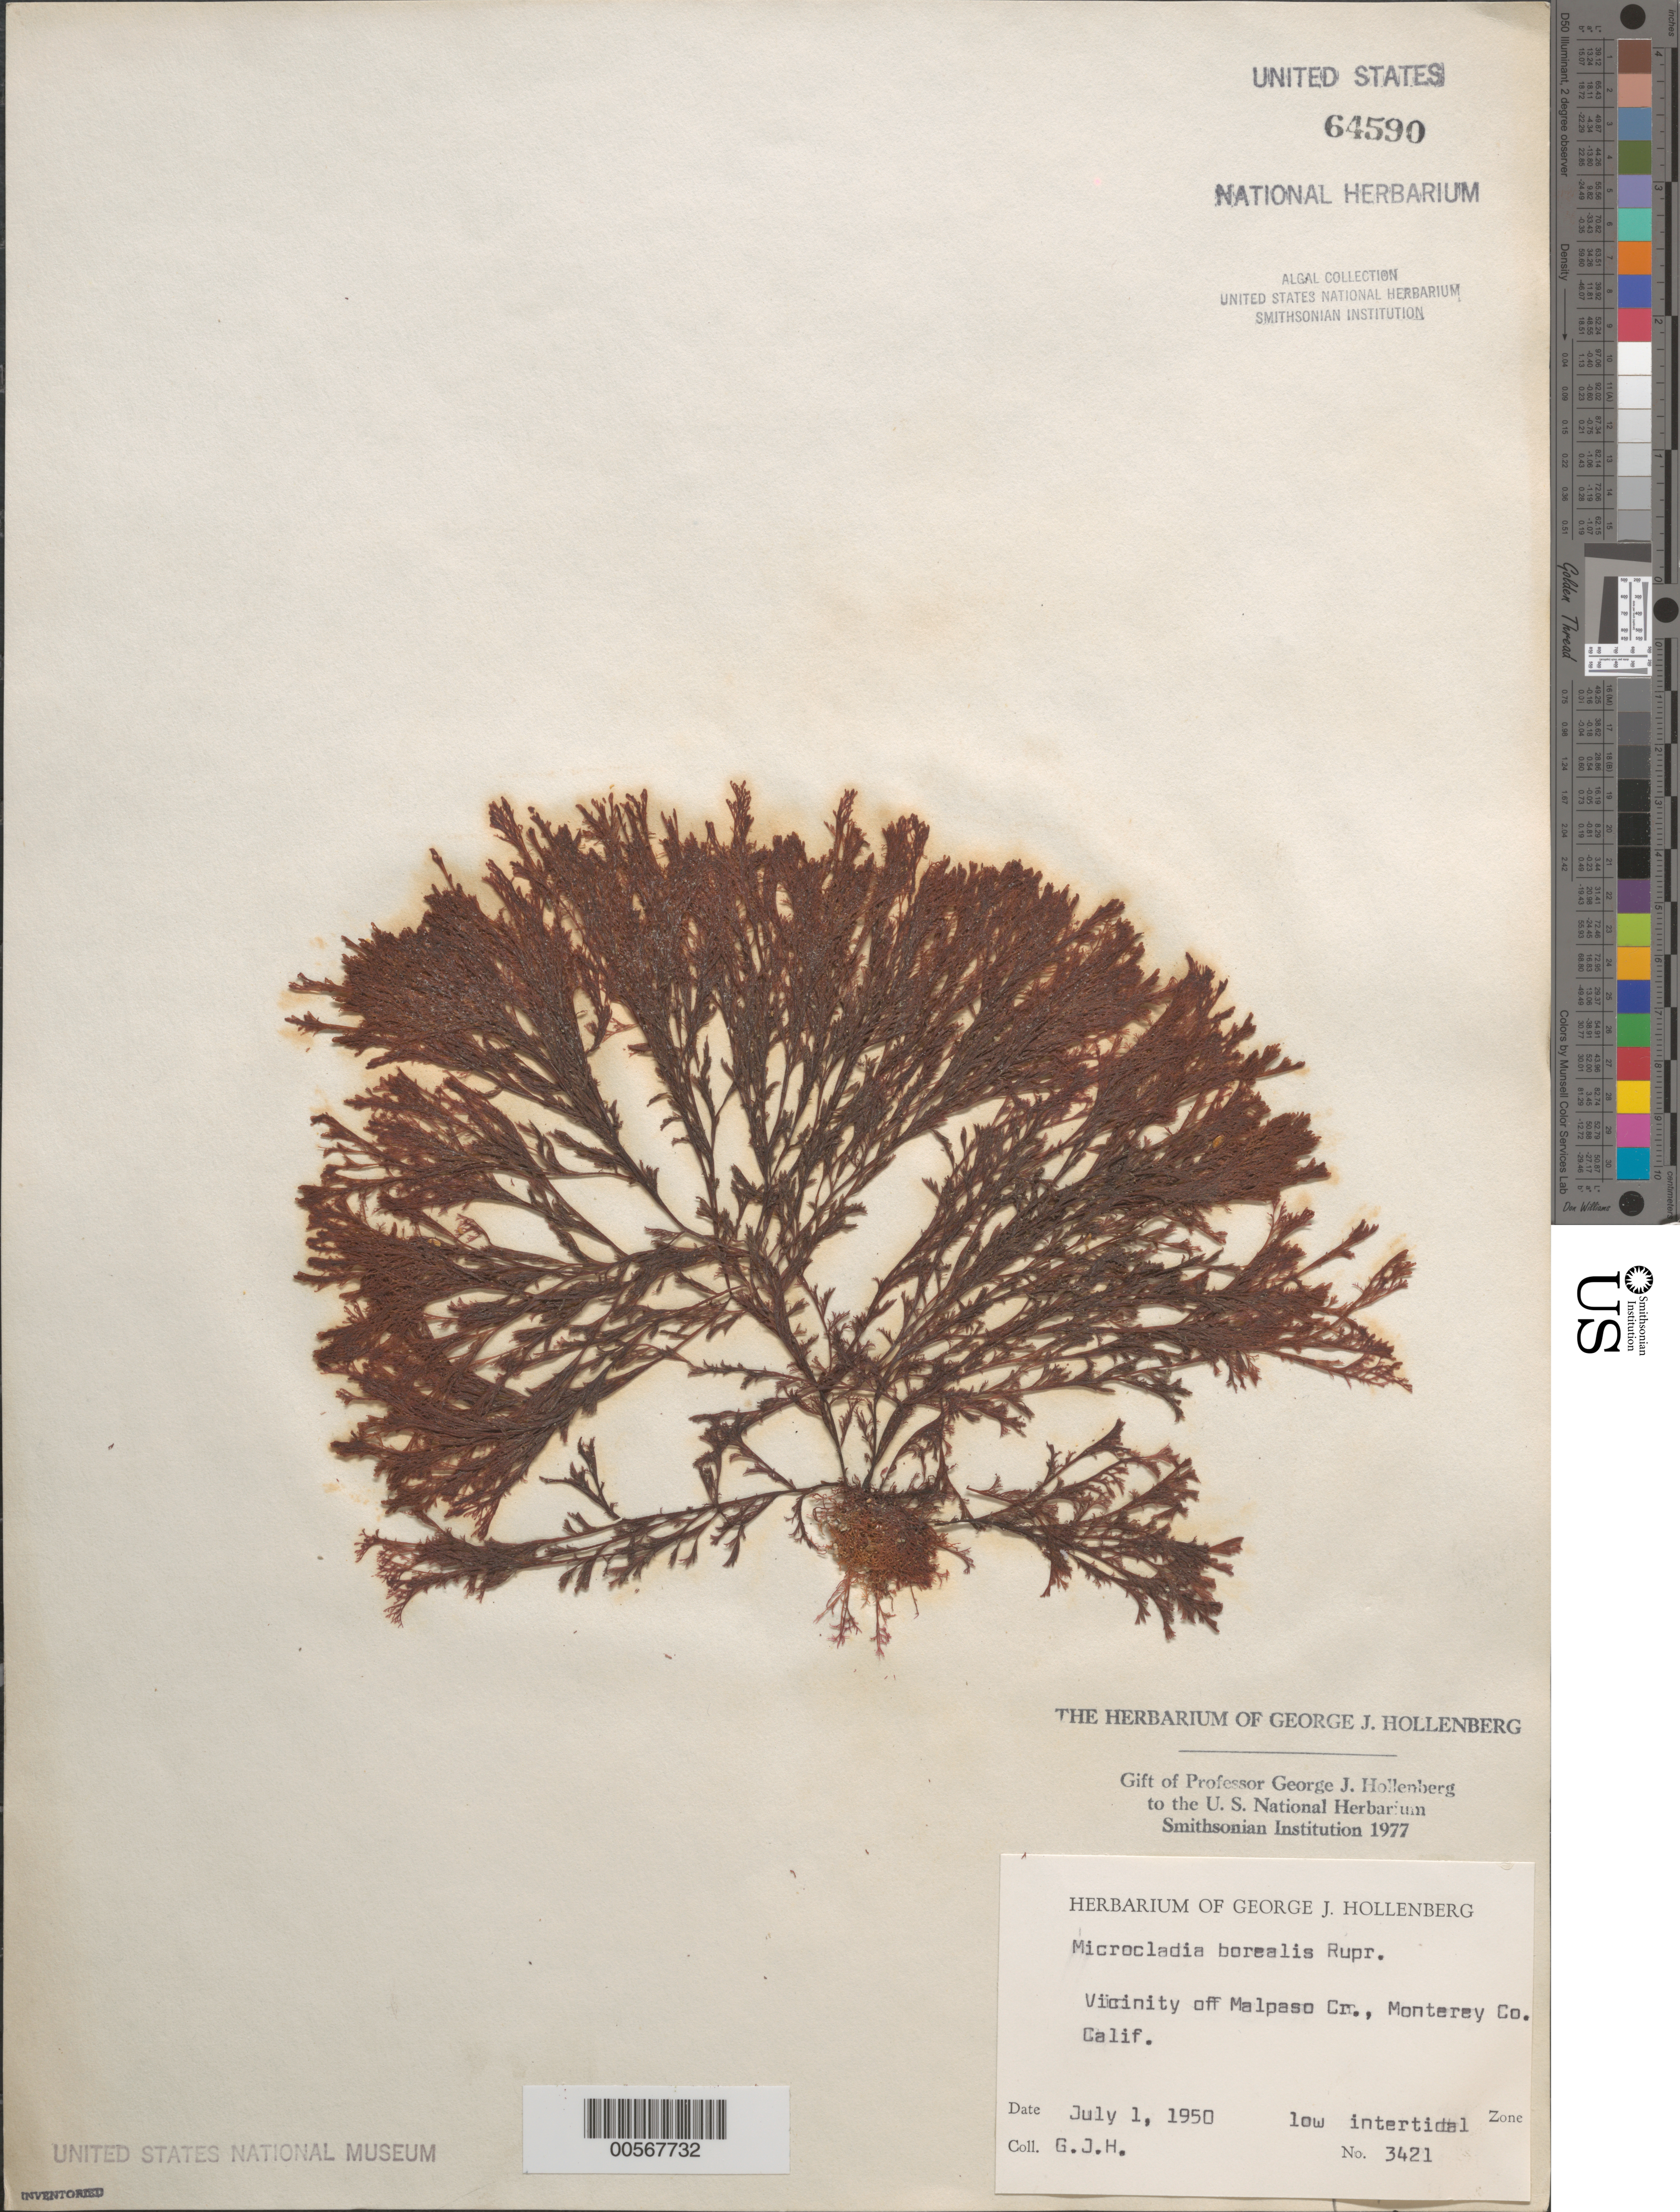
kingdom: Plantae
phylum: Rhodophyta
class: Florideophyceae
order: Ceramiales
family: Ceramiaceae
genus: Microcladia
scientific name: Microcladia borealis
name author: Rupr.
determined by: Hollenberg, George J.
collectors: G. Hollenberg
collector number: GJH 3421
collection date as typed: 01 Jul 1950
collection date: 1950-07-01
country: United States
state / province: California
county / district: Monterey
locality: Beyond Yankee Point, near Malpaso Creek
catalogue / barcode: US 64590